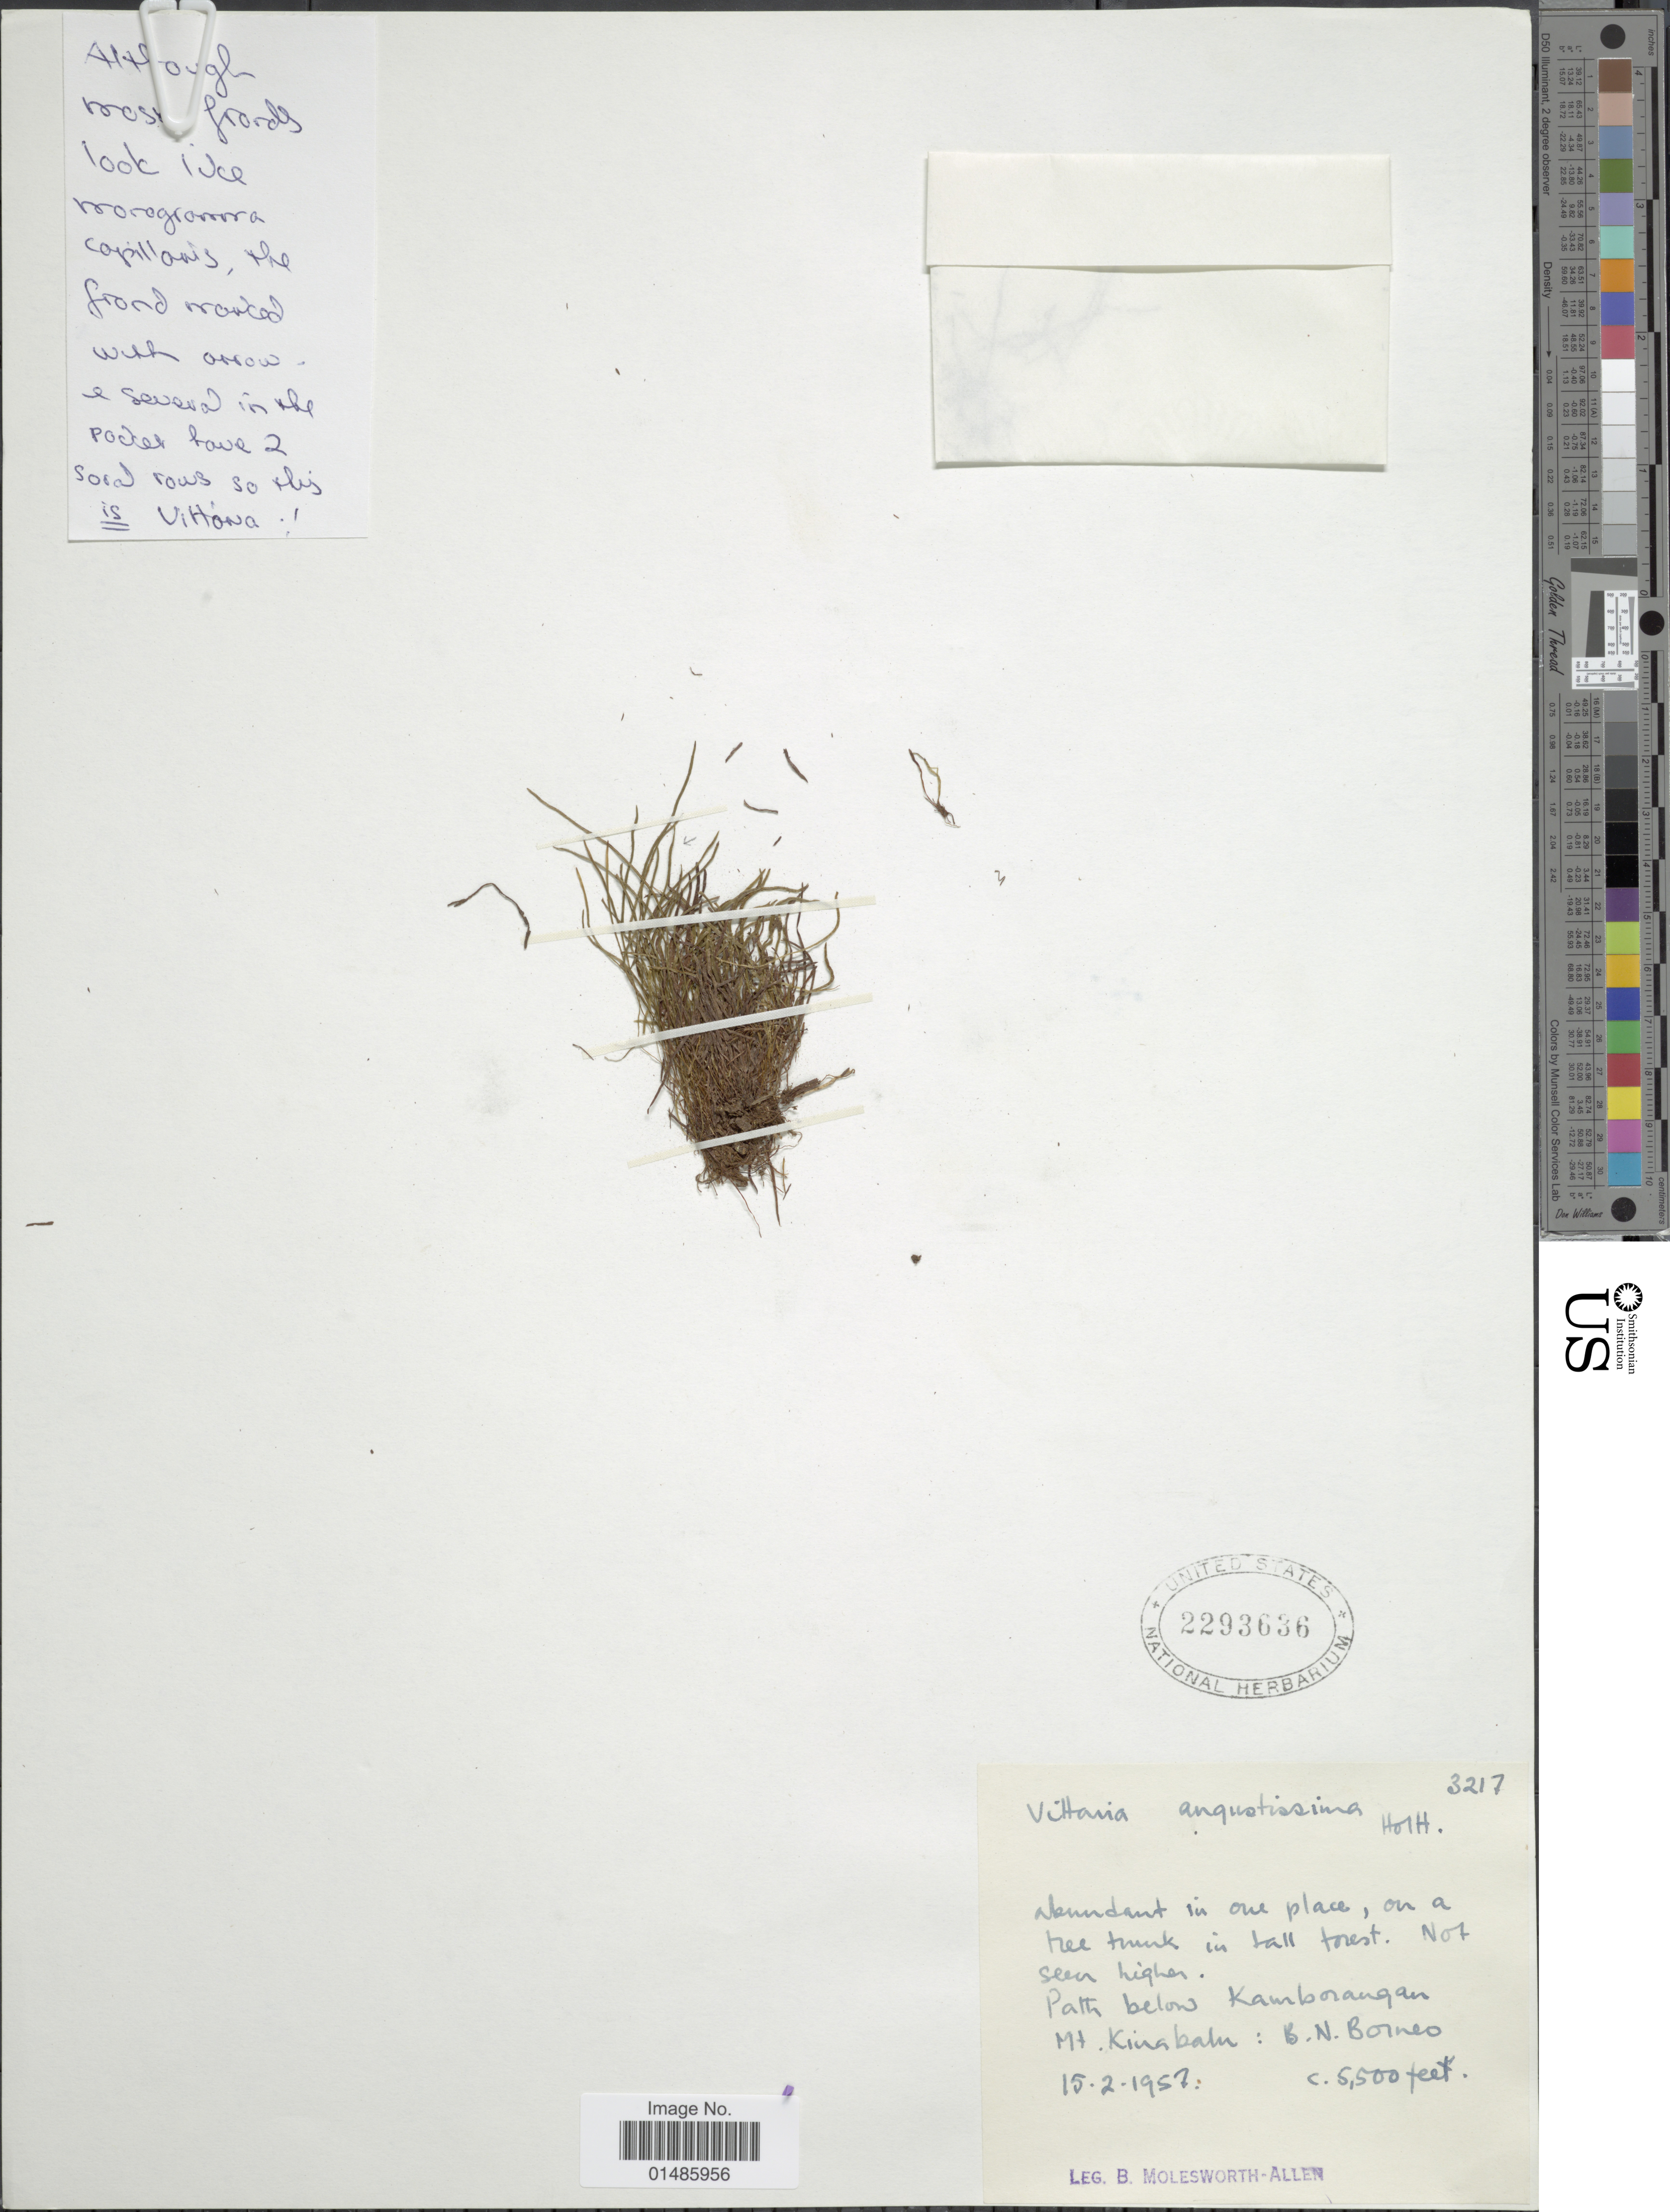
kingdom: Plantae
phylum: Tracheophyta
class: Polypodiopsida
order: Polypodiales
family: Pteridaceae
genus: Haplopteris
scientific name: Haplopteris angustissima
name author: (Holttum) S. Linds.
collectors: B. E. G. Molesworth-Allen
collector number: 3217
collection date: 1957-02-15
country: Malaysia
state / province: Sabah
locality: Path below Kamborangan, Mt. Kinabalu: B.N. Borneo.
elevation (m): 1676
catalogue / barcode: US 2293636